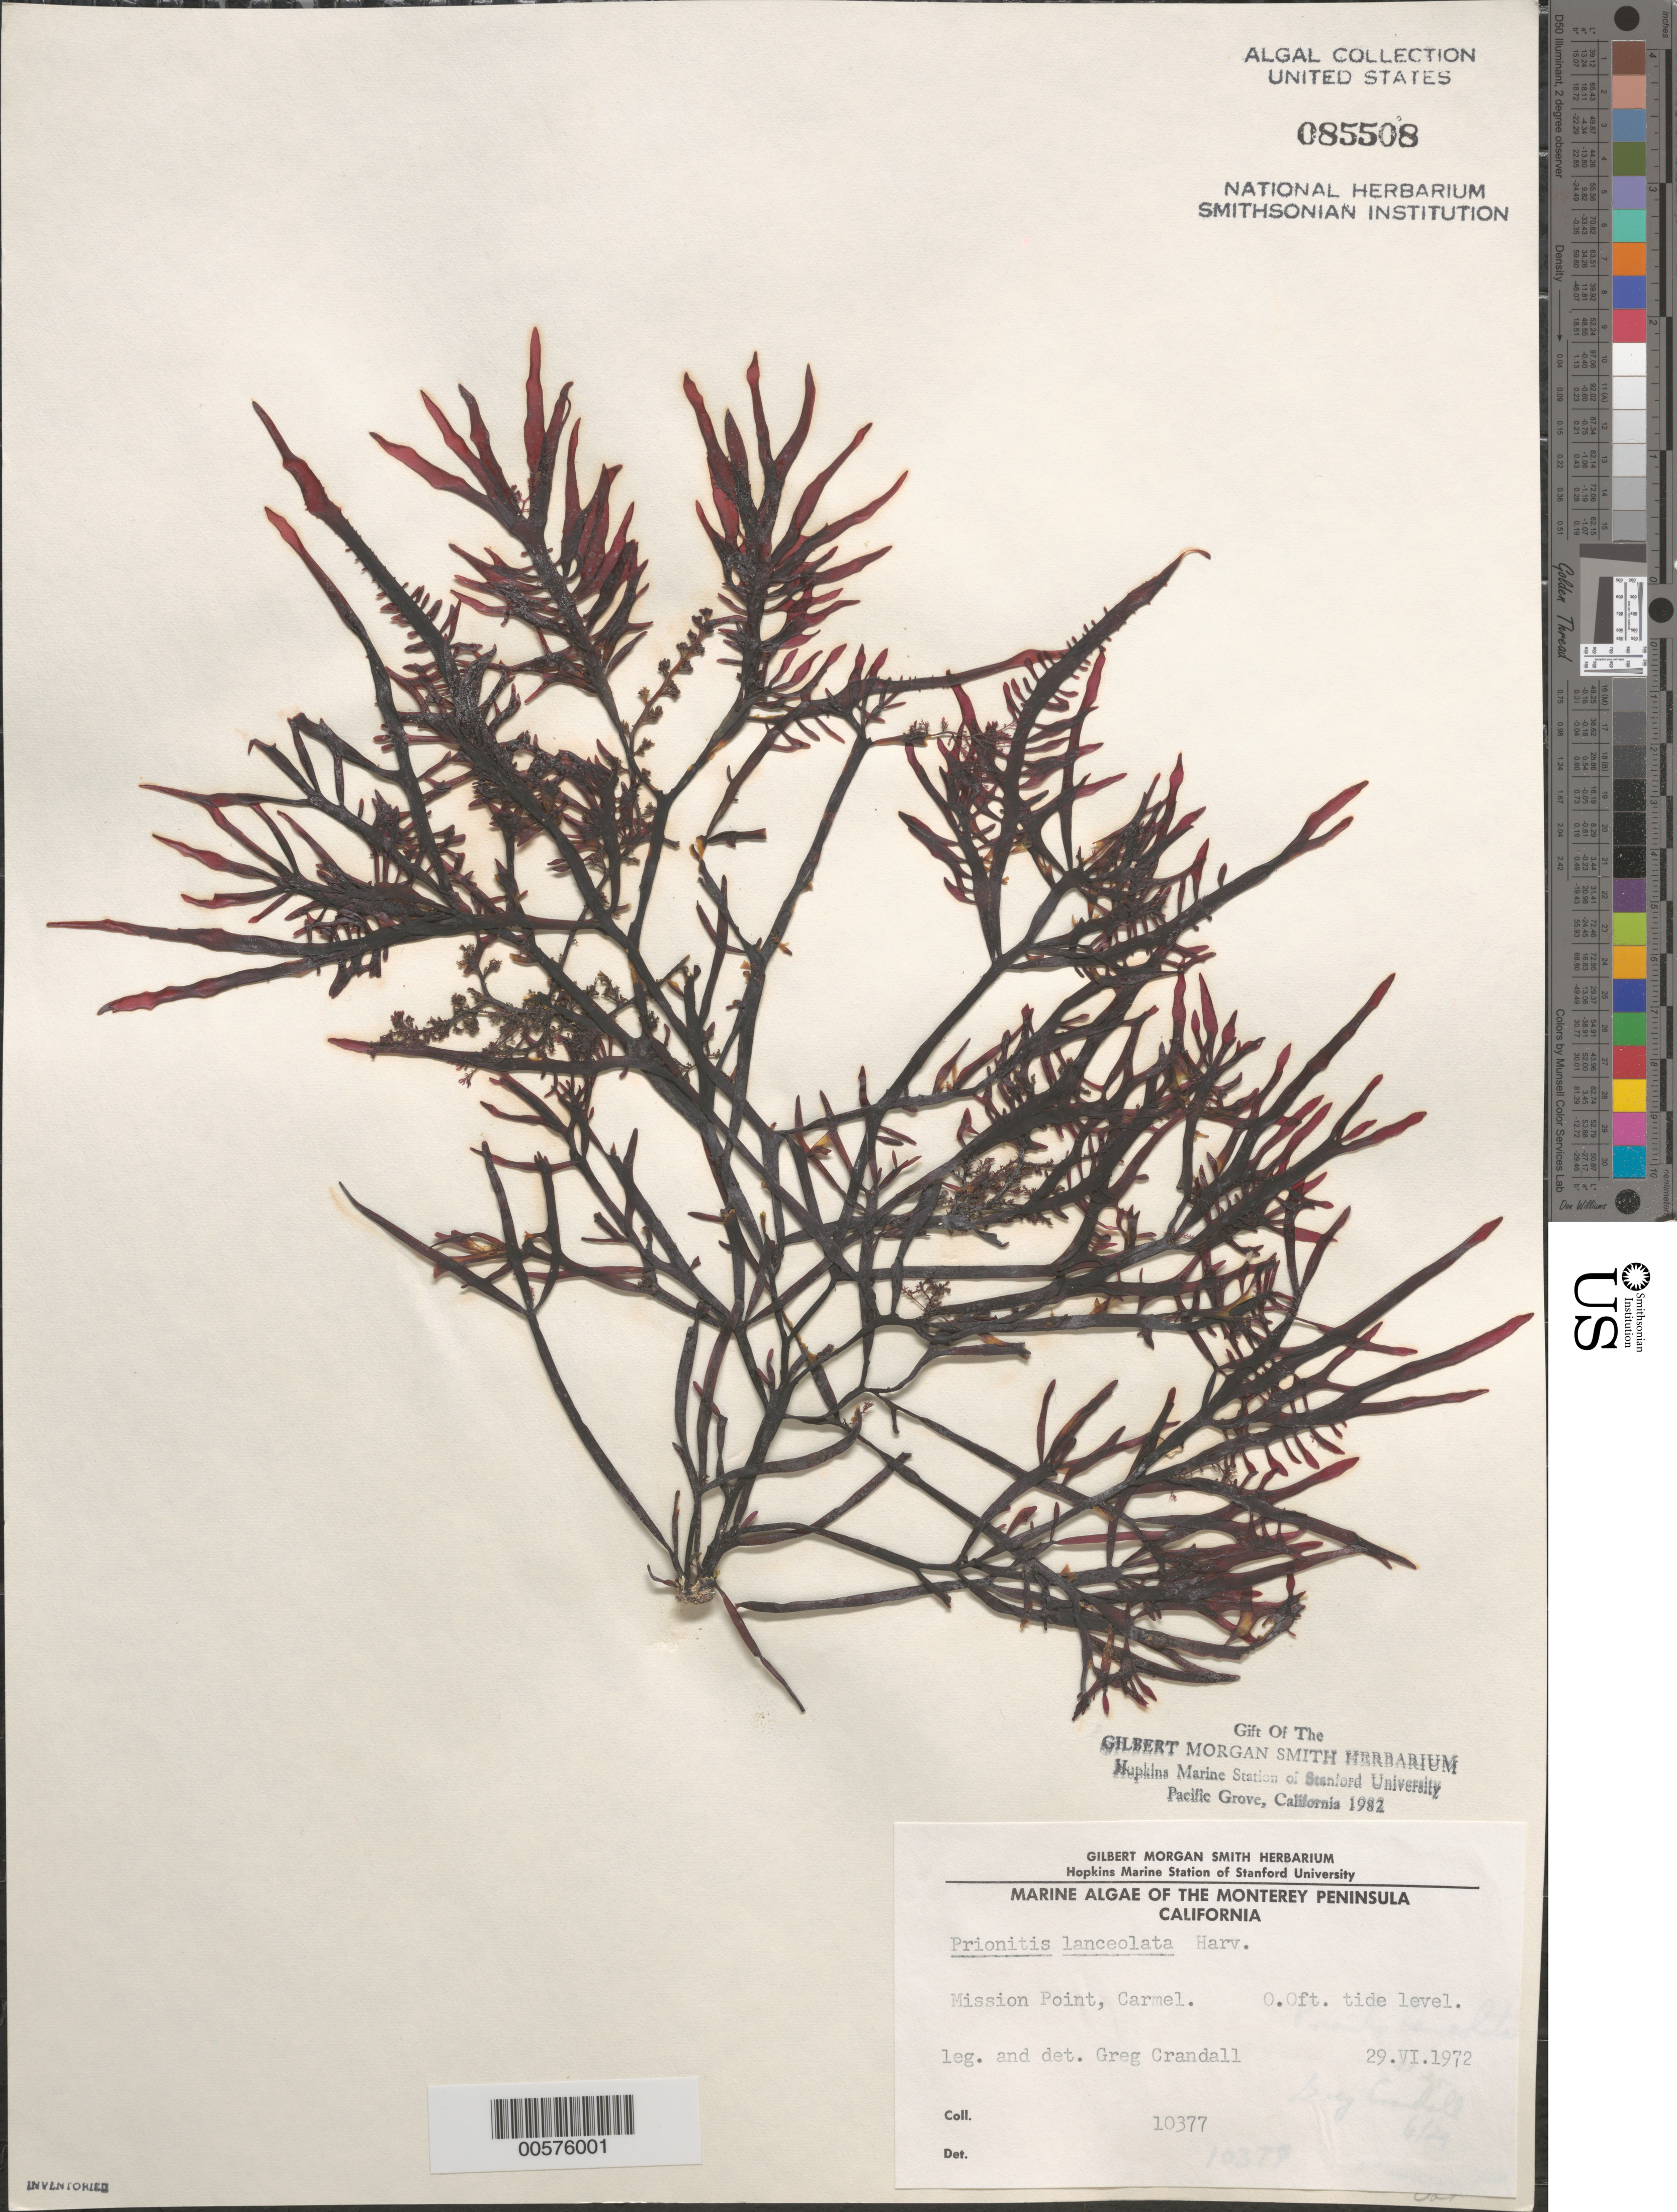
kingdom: Plantae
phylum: Rhodophyta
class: Florideophyceae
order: Cryptonemiales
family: Cryptonemiaceae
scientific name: Prionitis lanceolata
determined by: Crandall, G.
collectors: G. Crandall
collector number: IAA 10377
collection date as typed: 29 Jun 1972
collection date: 1972-06-29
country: United States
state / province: California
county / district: Monterey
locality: Mission Point, Carmel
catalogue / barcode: US 85508